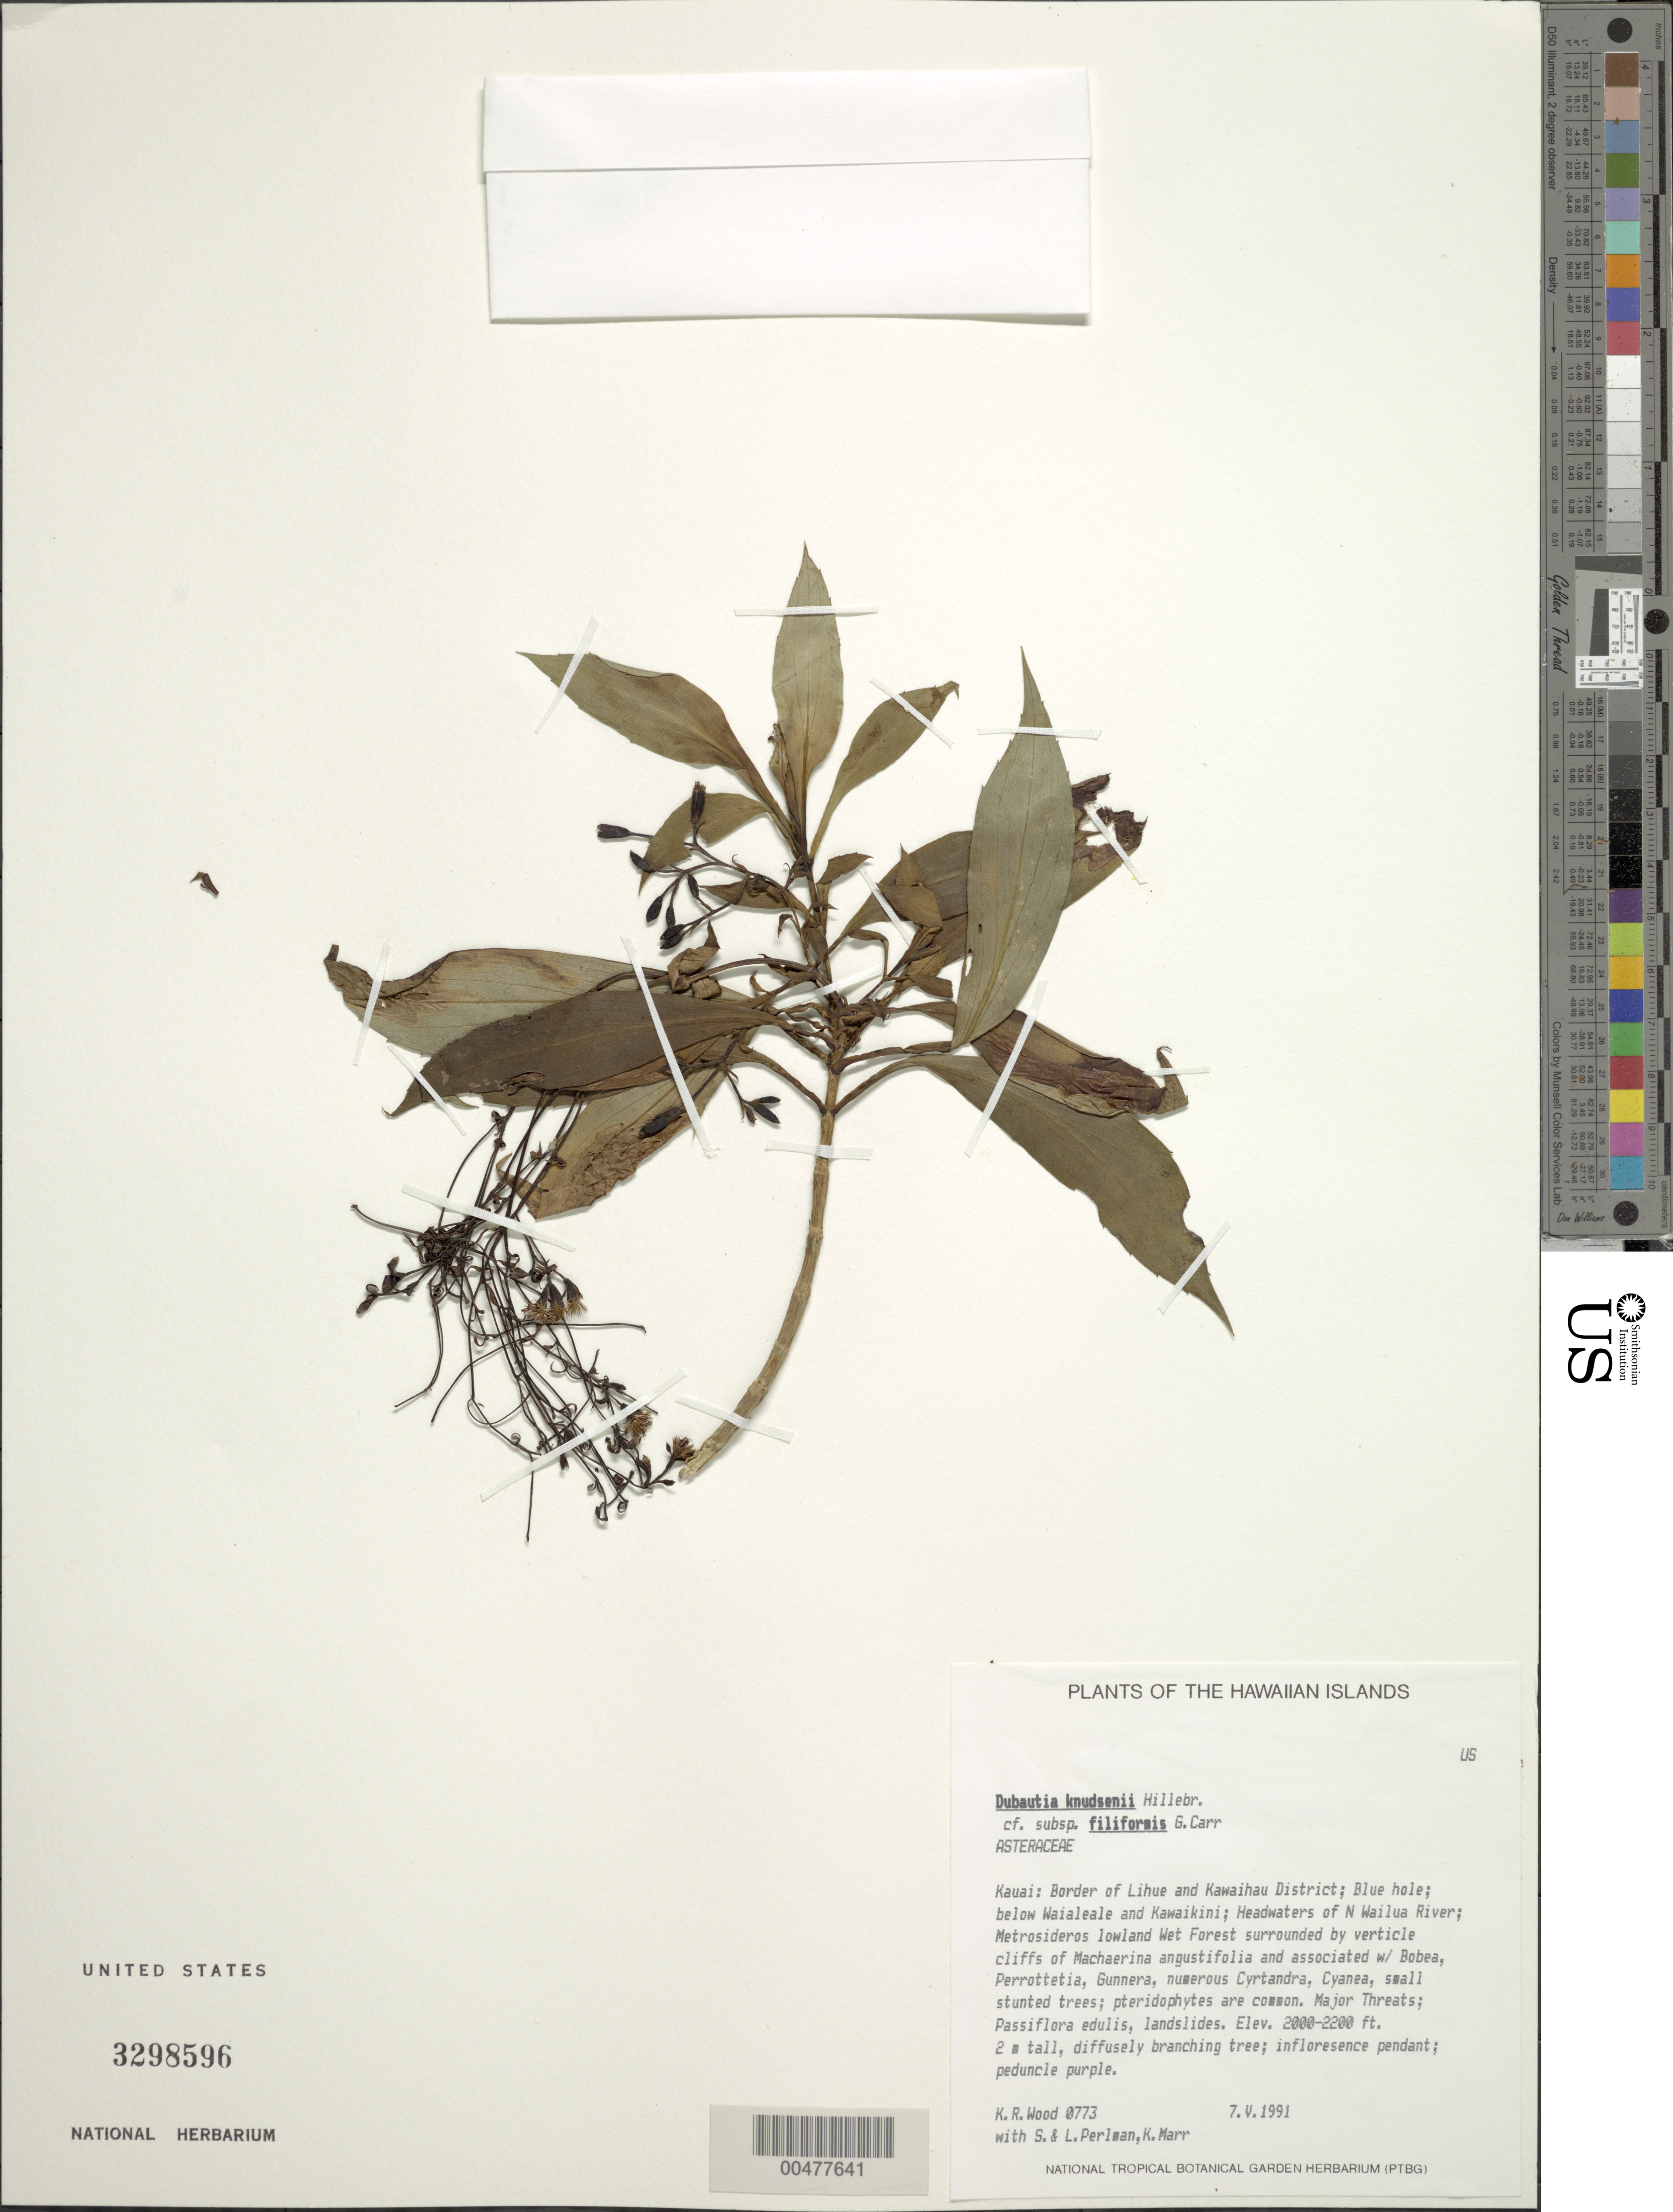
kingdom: Plantae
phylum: Tracheophyta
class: Magnoliopsida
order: Asterales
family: Asteraceae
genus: Dubautia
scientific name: Dubautia knudsenii subsp. filiformis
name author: G.D. Carr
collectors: K. R. Wood, S. P. Perlman, L. Perlman & K. Marr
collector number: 0773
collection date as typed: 7 May 1991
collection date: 1991-05-07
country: United States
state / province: Hawaii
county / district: Kauai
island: Kaua'i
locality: Border of Lihue and Kawaihau Dist., Blue Hole, below Waialeale and Kawaikini, hdwtrs of N Wailua River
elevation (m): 610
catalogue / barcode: US 3298596